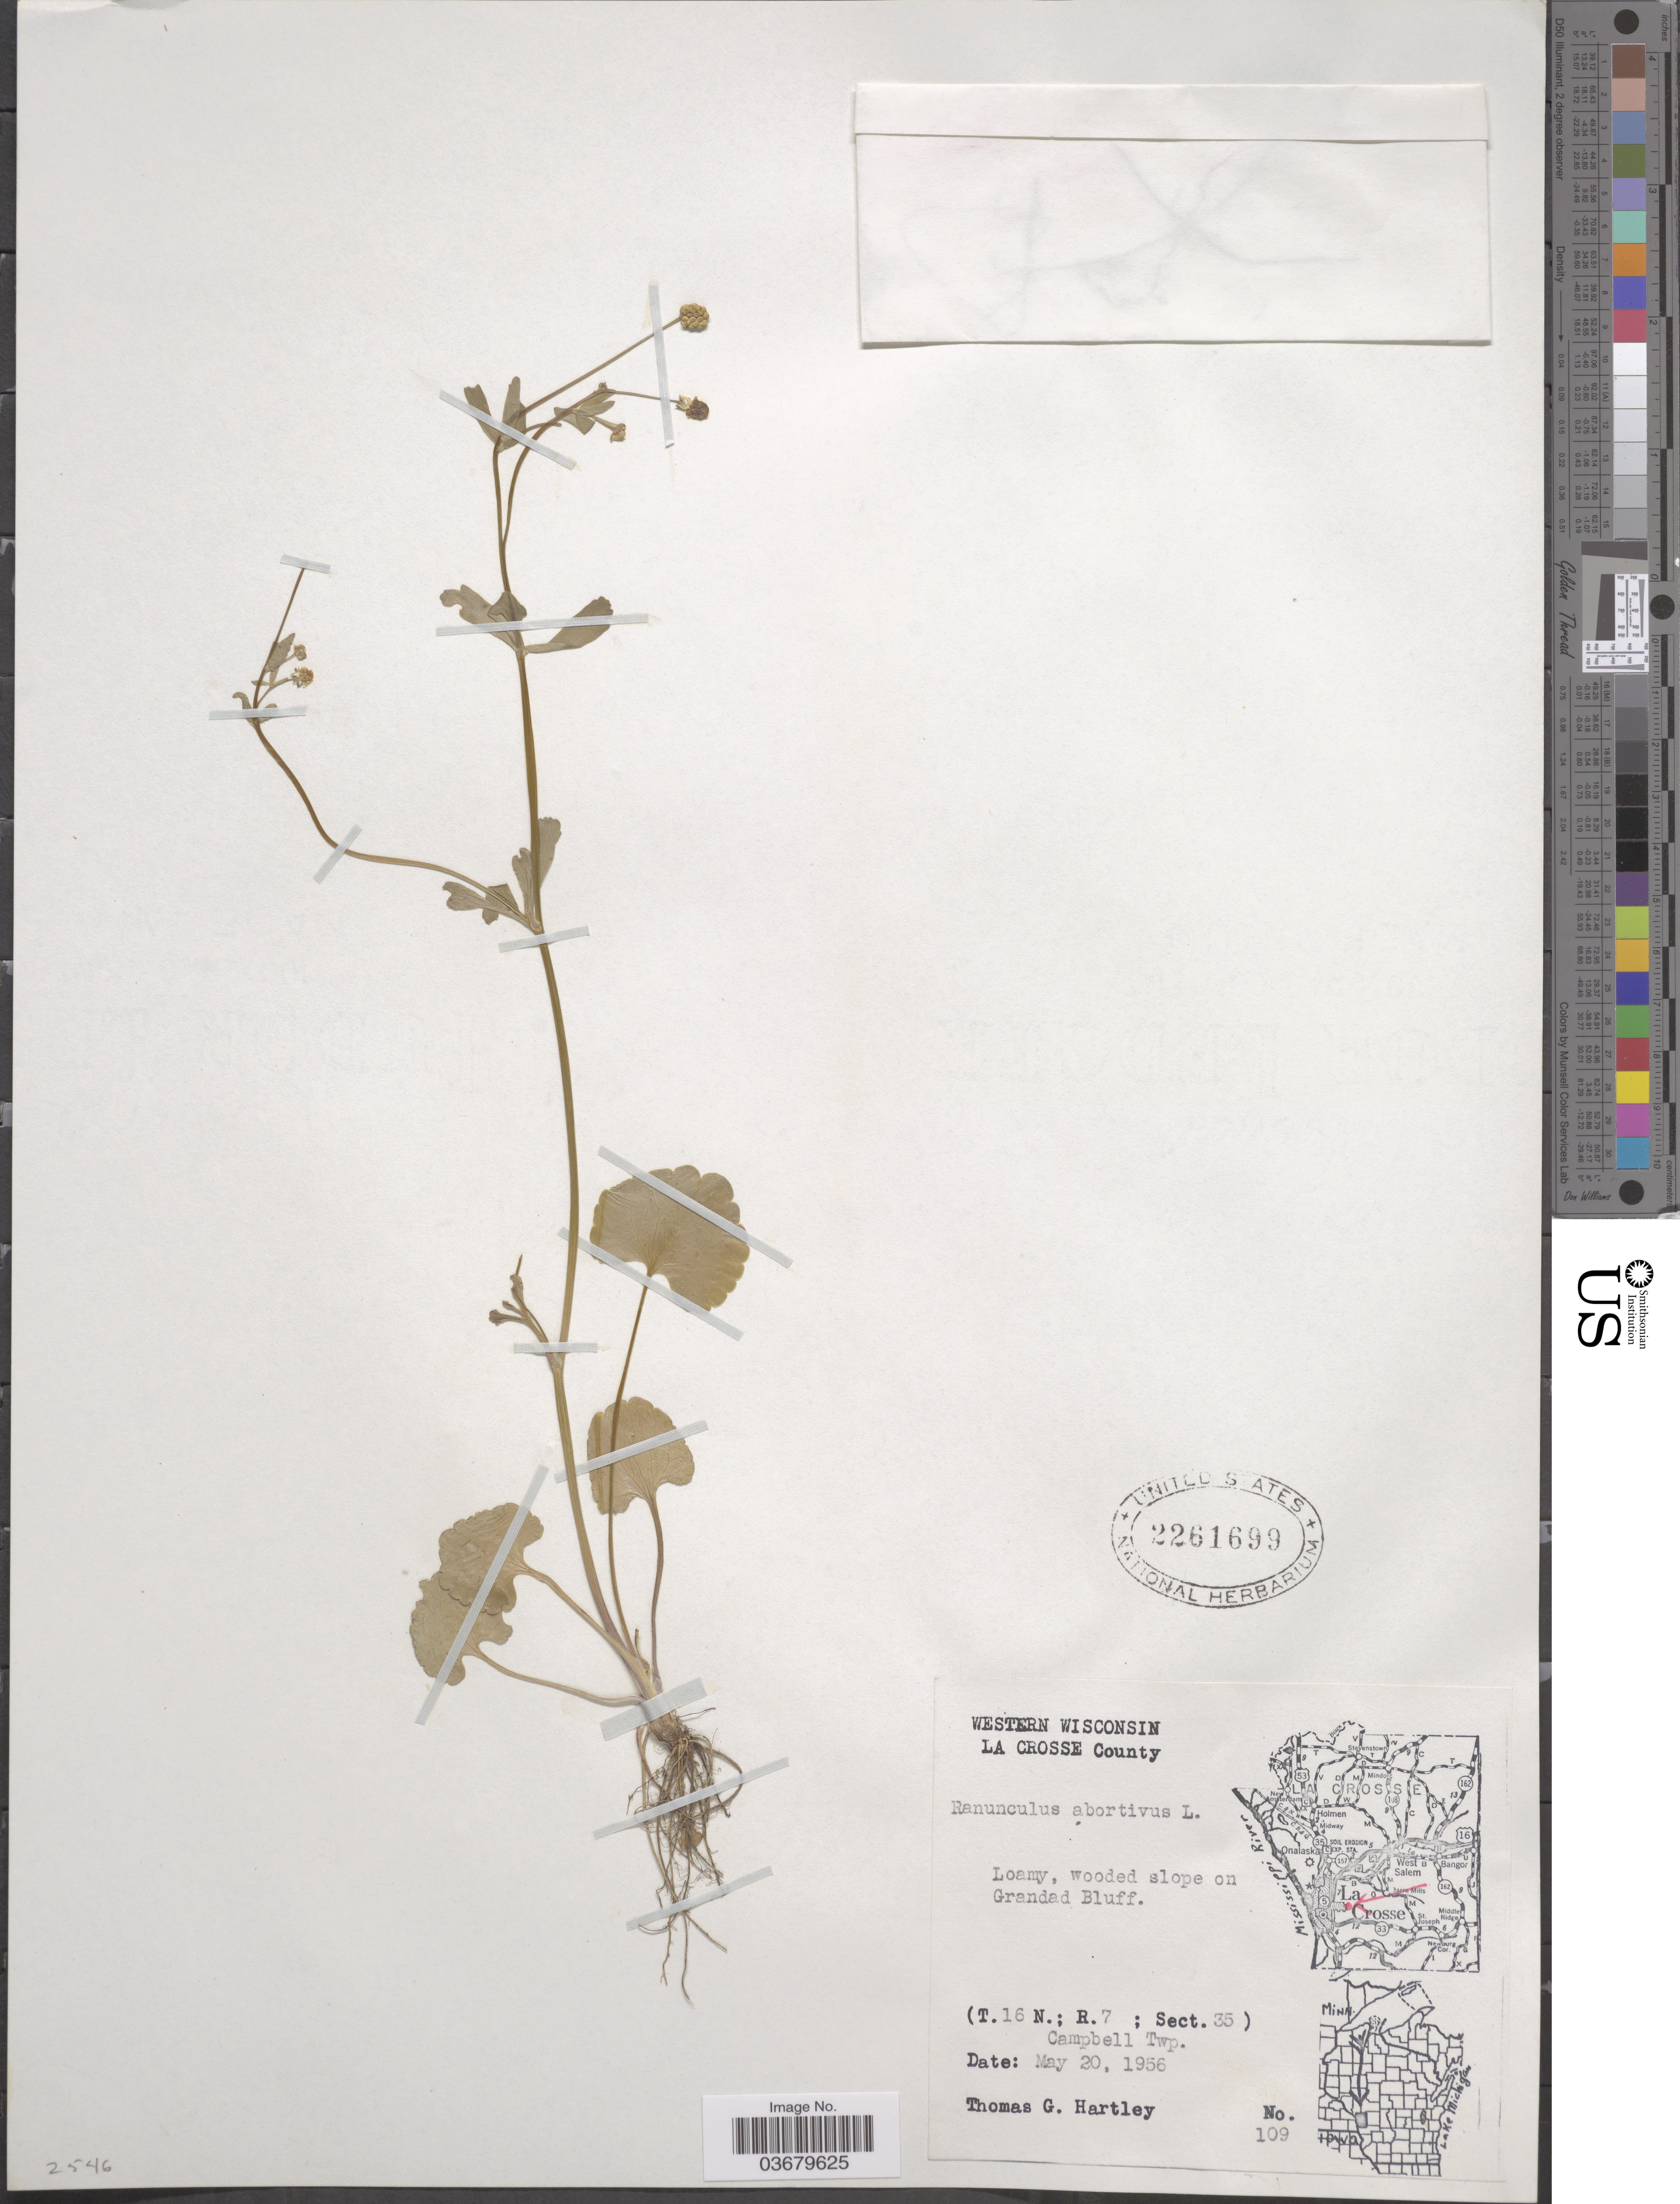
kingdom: Plantae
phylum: Tracheophyta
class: Magnoliopsida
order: Ranunculales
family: Ranunculaceae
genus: Ranunculus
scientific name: Ranunculus abortivus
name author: L.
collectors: T. G. Hartley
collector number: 109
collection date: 1956-05-20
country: United States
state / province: Wisconsin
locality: Western Wisconsin. La Crosse County. Wooded slope on Grandad Bluff. (T.16N.; R 7; Sect. 35). Campbell Twp.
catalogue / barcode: US 2261699